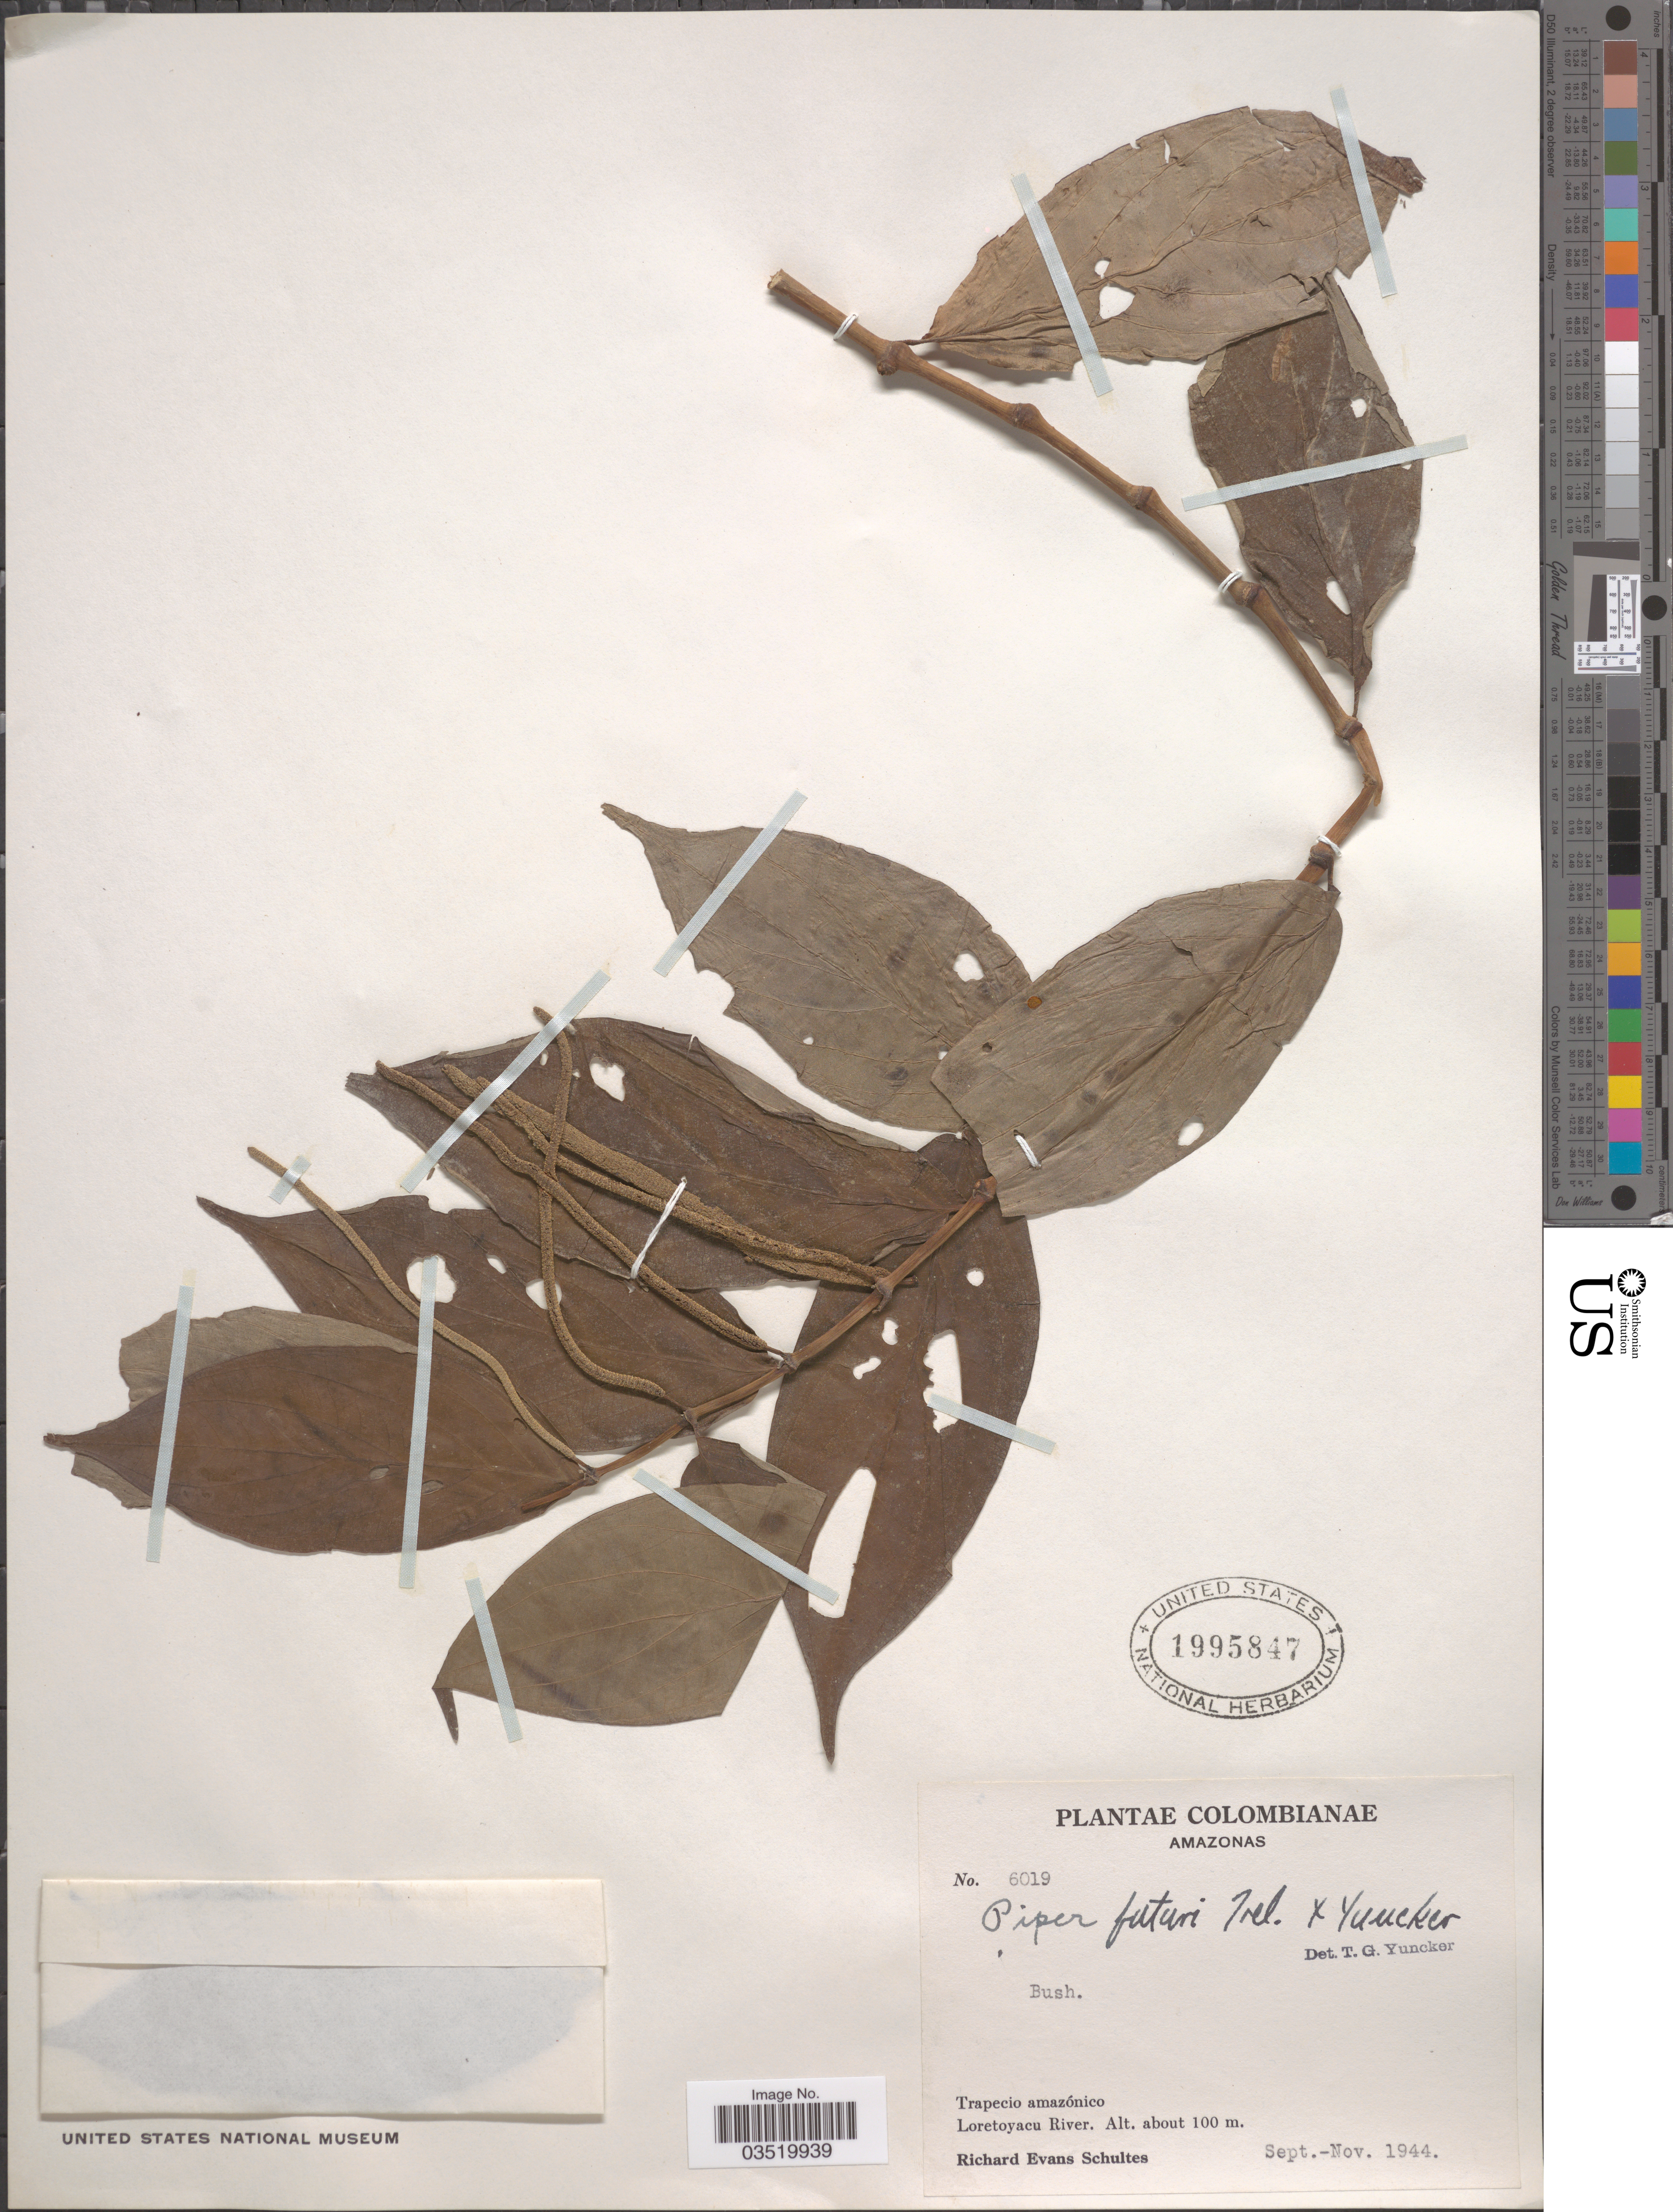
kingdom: Plantae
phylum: Tracheophyta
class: Magnoliopsida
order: Piperales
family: Piperaceae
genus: Piper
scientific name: Piper futuri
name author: Trel. & Yunck.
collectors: R. E. Schultes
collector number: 6019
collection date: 1944-09/1944-11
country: Colombia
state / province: Amazônas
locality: Trapecio amazónico. Loretoyacu River.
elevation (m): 100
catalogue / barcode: US 1995847